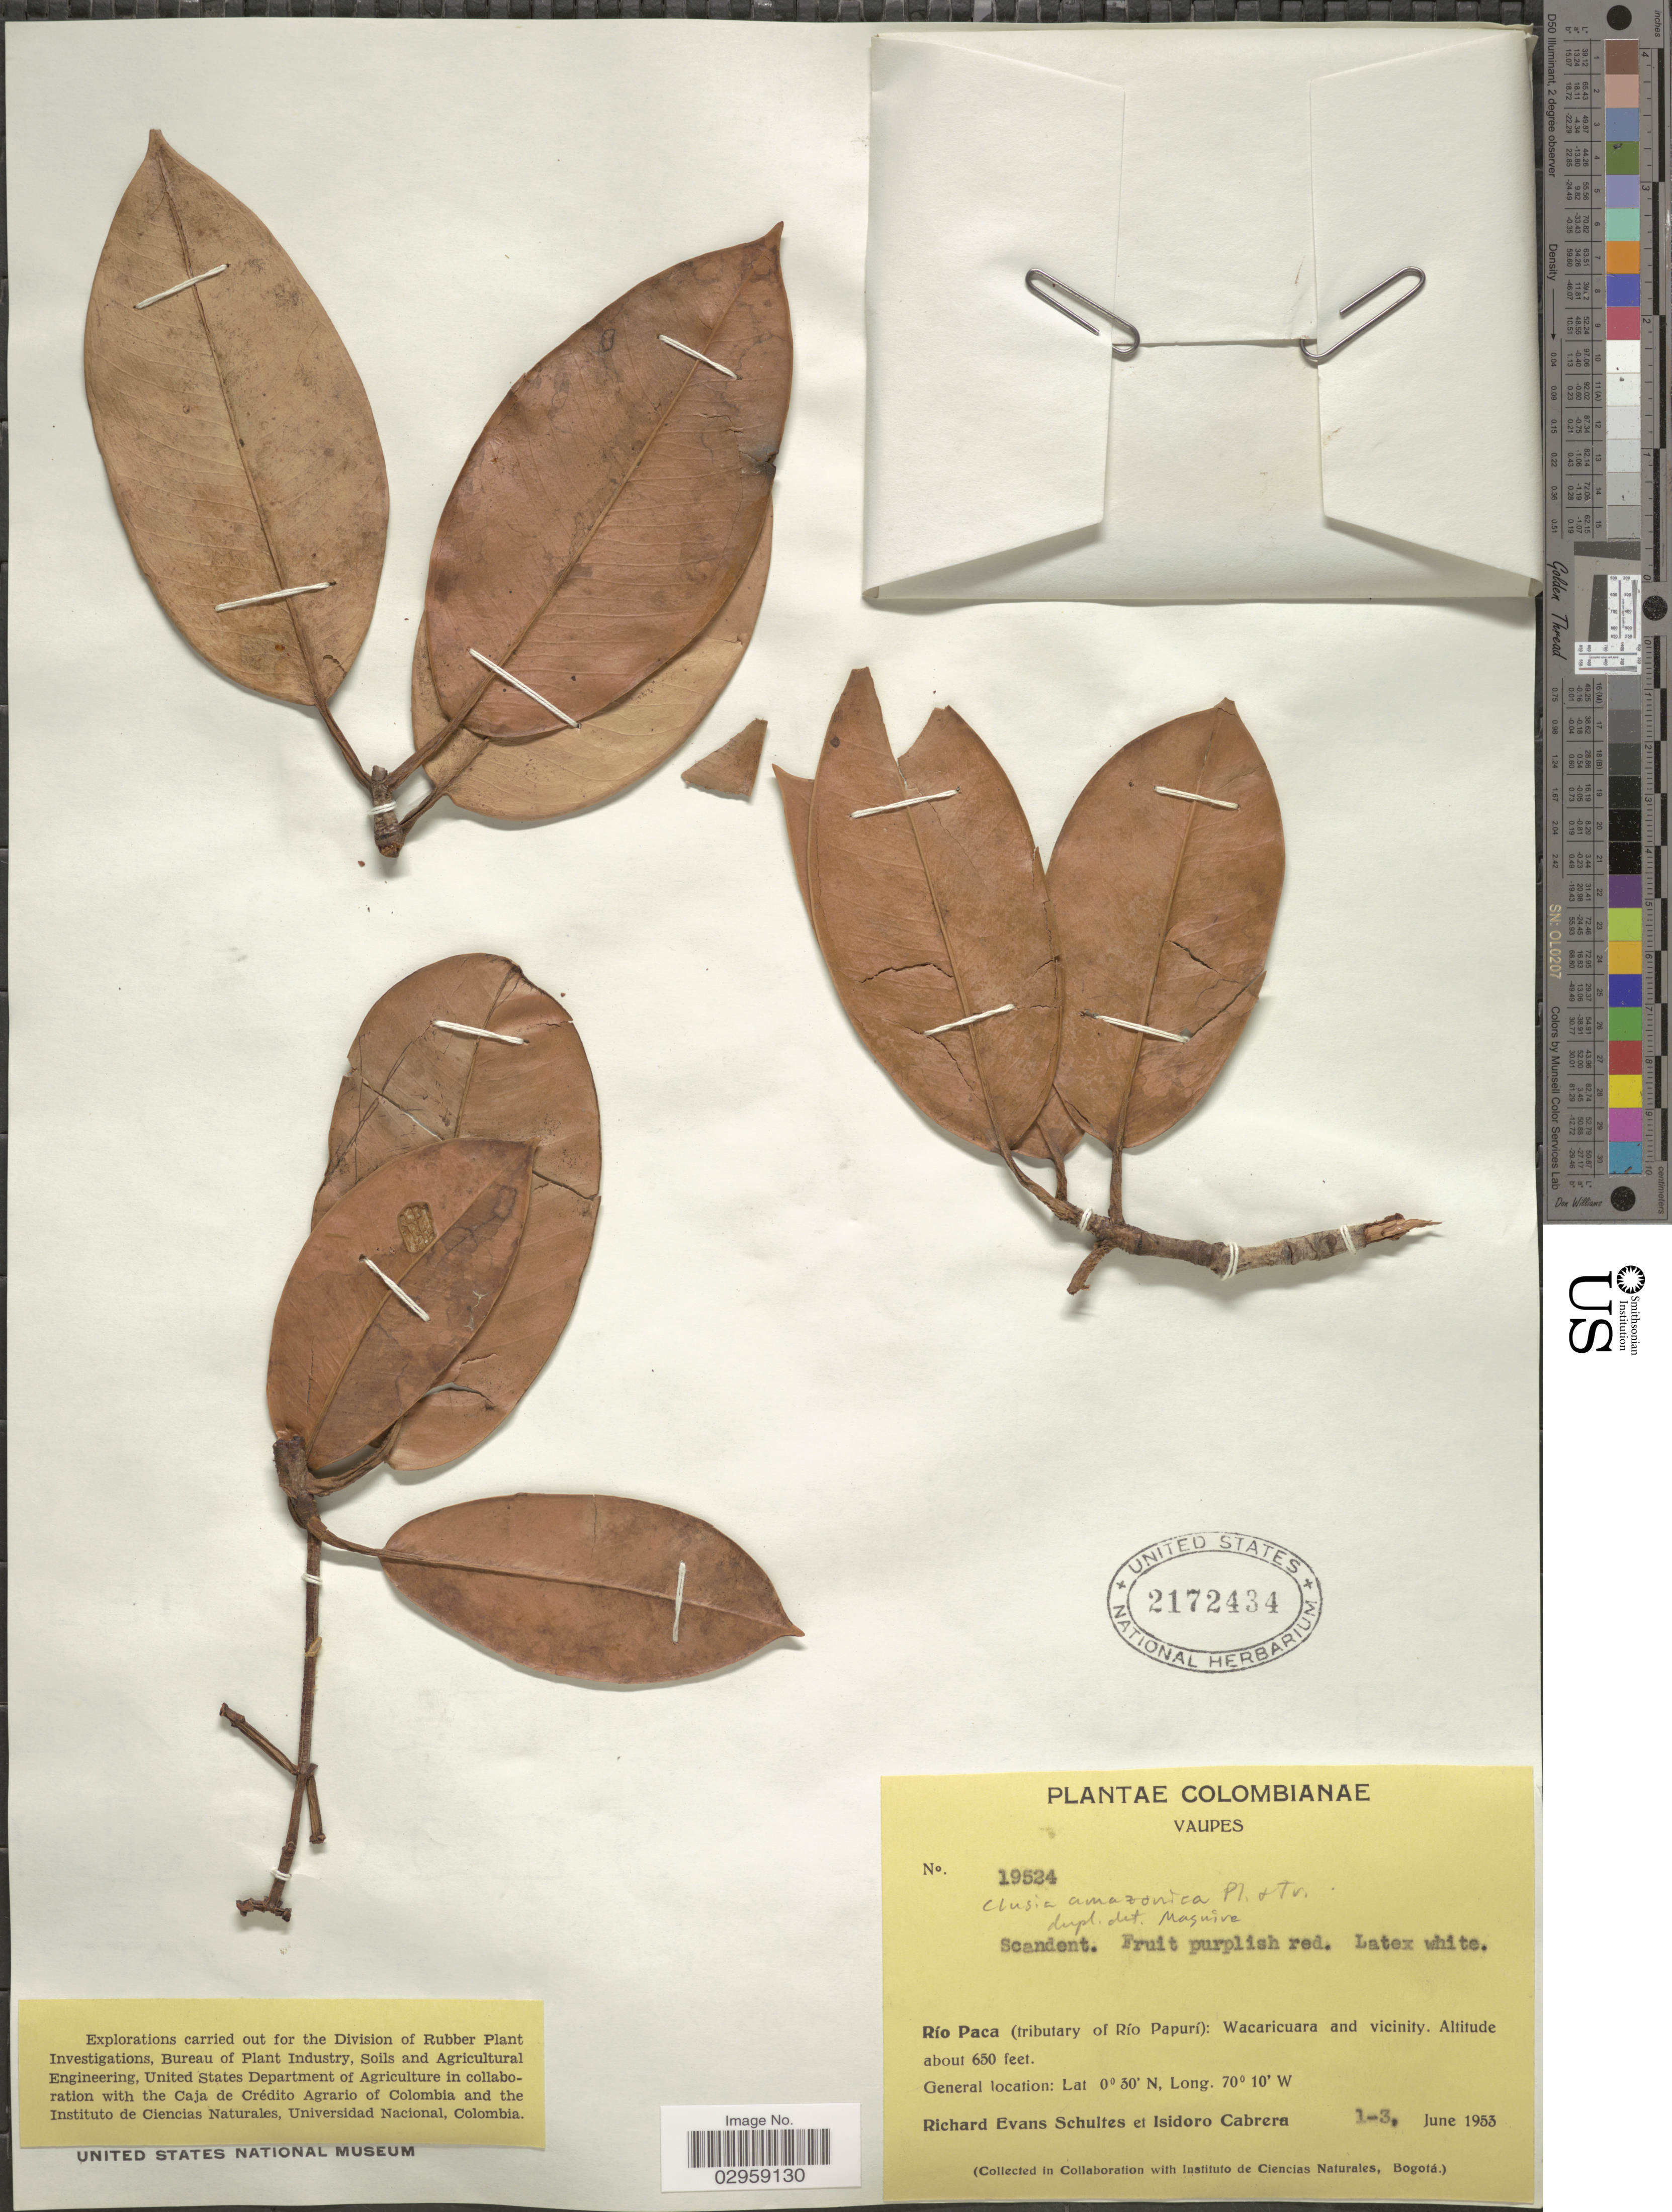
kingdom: Plantae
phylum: Tracheophyta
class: Magnoliopsida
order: Malpighiales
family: Clusiaceae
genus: Clusia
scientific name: Clusia amazonica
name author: Planch. & Triana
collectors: R. E. Schultes & I. Cabrera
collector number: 19524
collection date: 1953-06-01/1953-06-03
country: Colombia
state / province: Vaupés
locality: Río Paca (tributary of Río Papurí): Wacaricuara and vicinity.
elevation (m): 198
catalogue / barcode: US 2172434